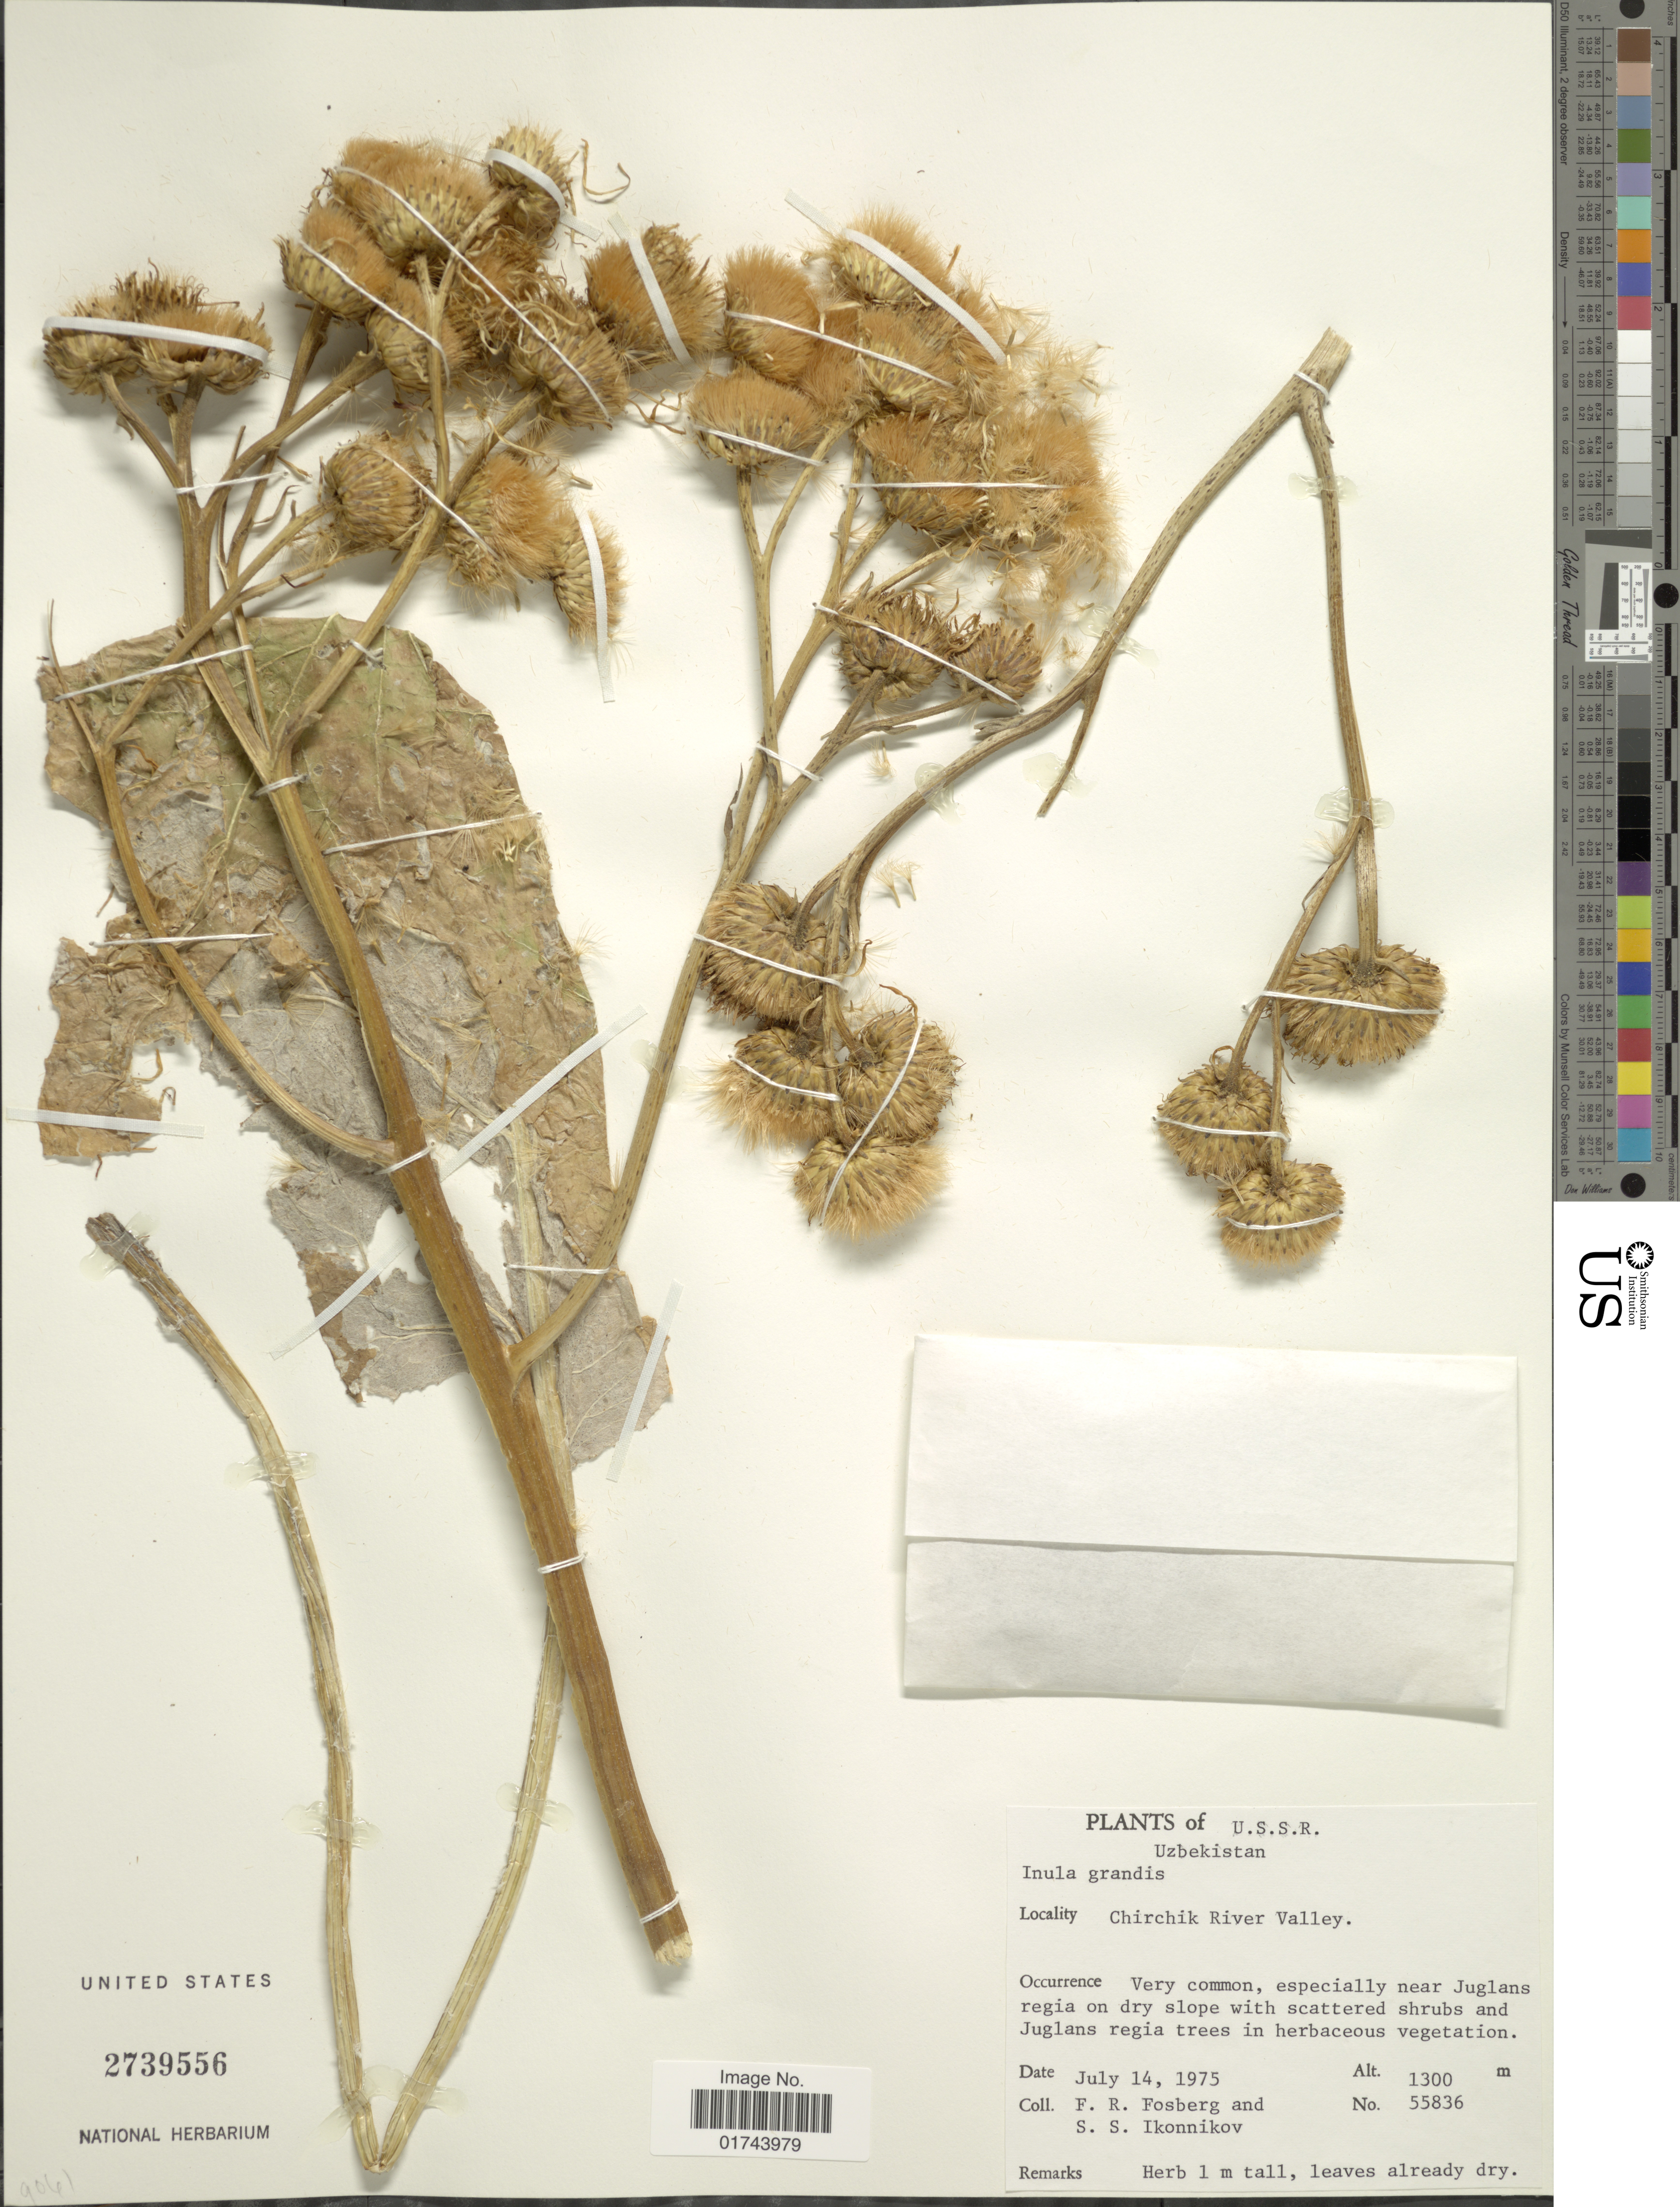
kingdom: Plantae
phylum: Tracheophyta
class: Magnoliopsida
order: Asterales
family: Asteraceae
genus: Inula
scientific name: Inula grandis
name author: Schrenk ex Fisch. & C.A. Mey.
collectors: F. R. Fosberg & S. Ikonnikov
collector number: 55836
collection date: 1975-07-14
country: Uzbekistan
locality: Chirchik River Valley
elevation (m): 1300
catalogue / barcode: US 2739556